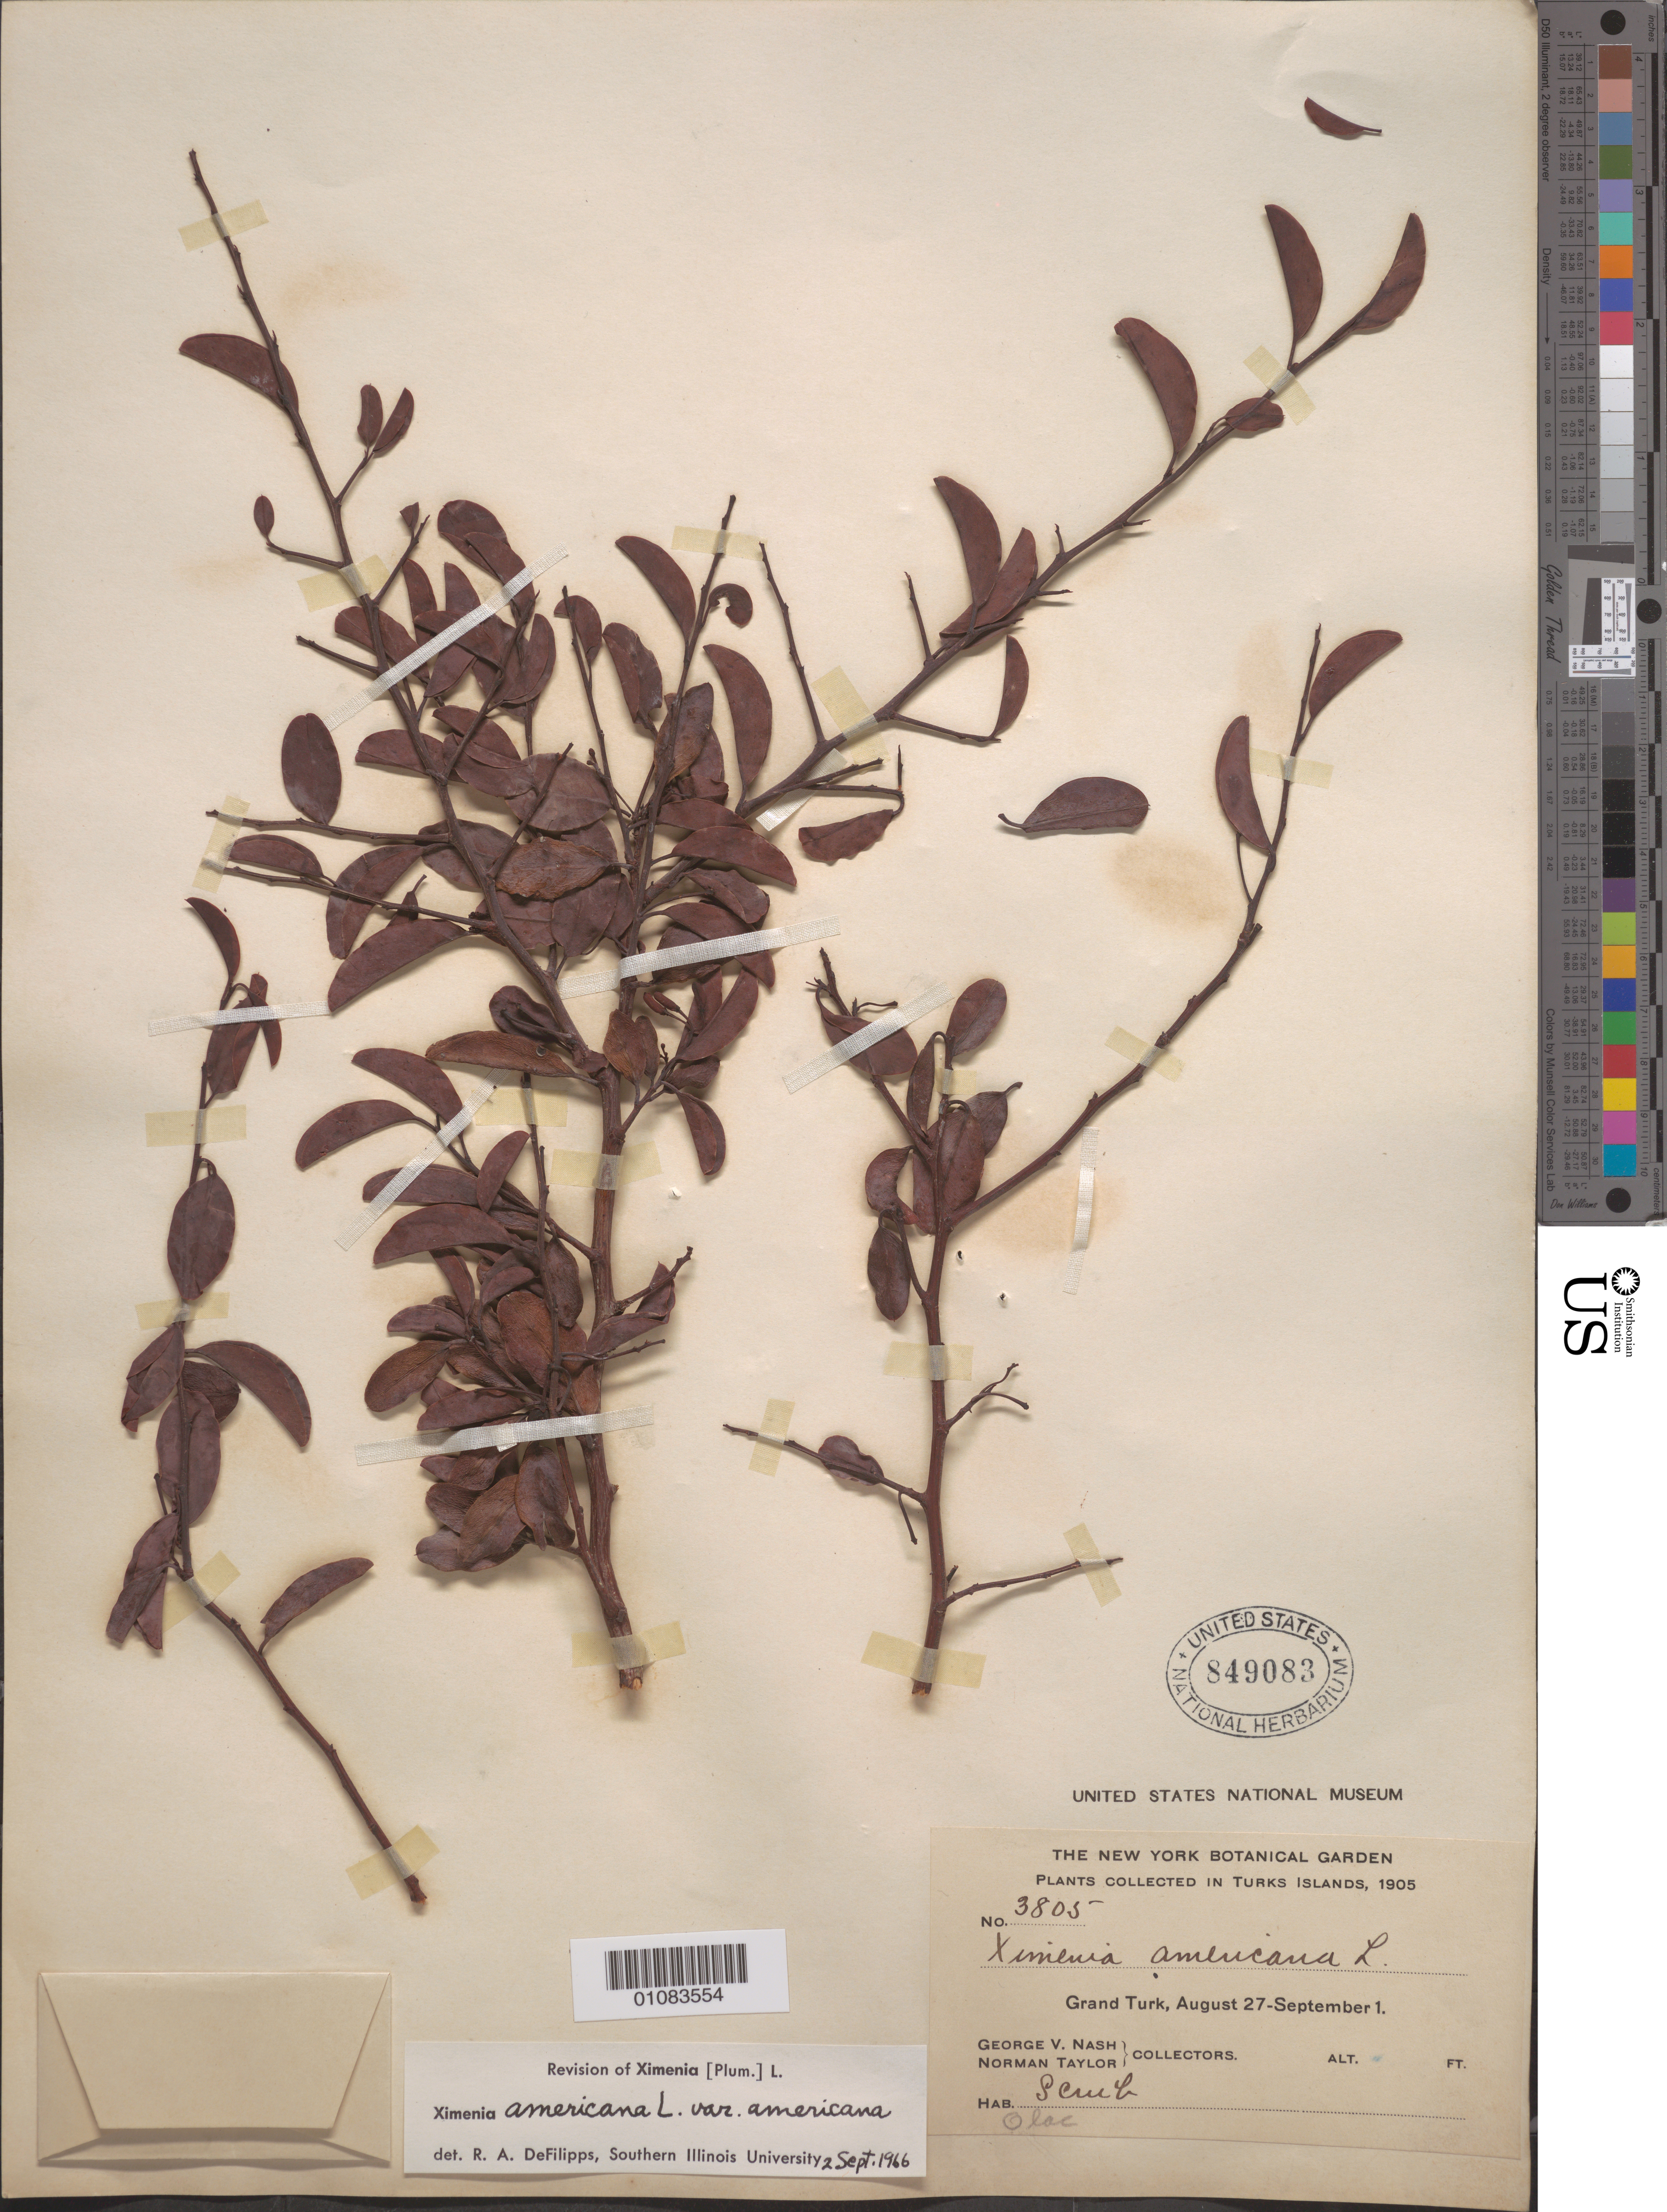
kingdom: Plantae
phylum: Tracheophyta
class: Magnoliopsida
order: Santalales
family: Ximeniaceae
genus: Ximenia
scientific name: Ximenia americana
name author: L.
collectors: G. V. Nash & N. Taylor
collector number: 3805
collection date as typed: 27 Aug 1905 to 01 Sep 1905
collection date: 1905-08-27/1905-09-01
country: Turks and Caicos Islands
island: Grand Turk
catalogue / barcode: US 849083